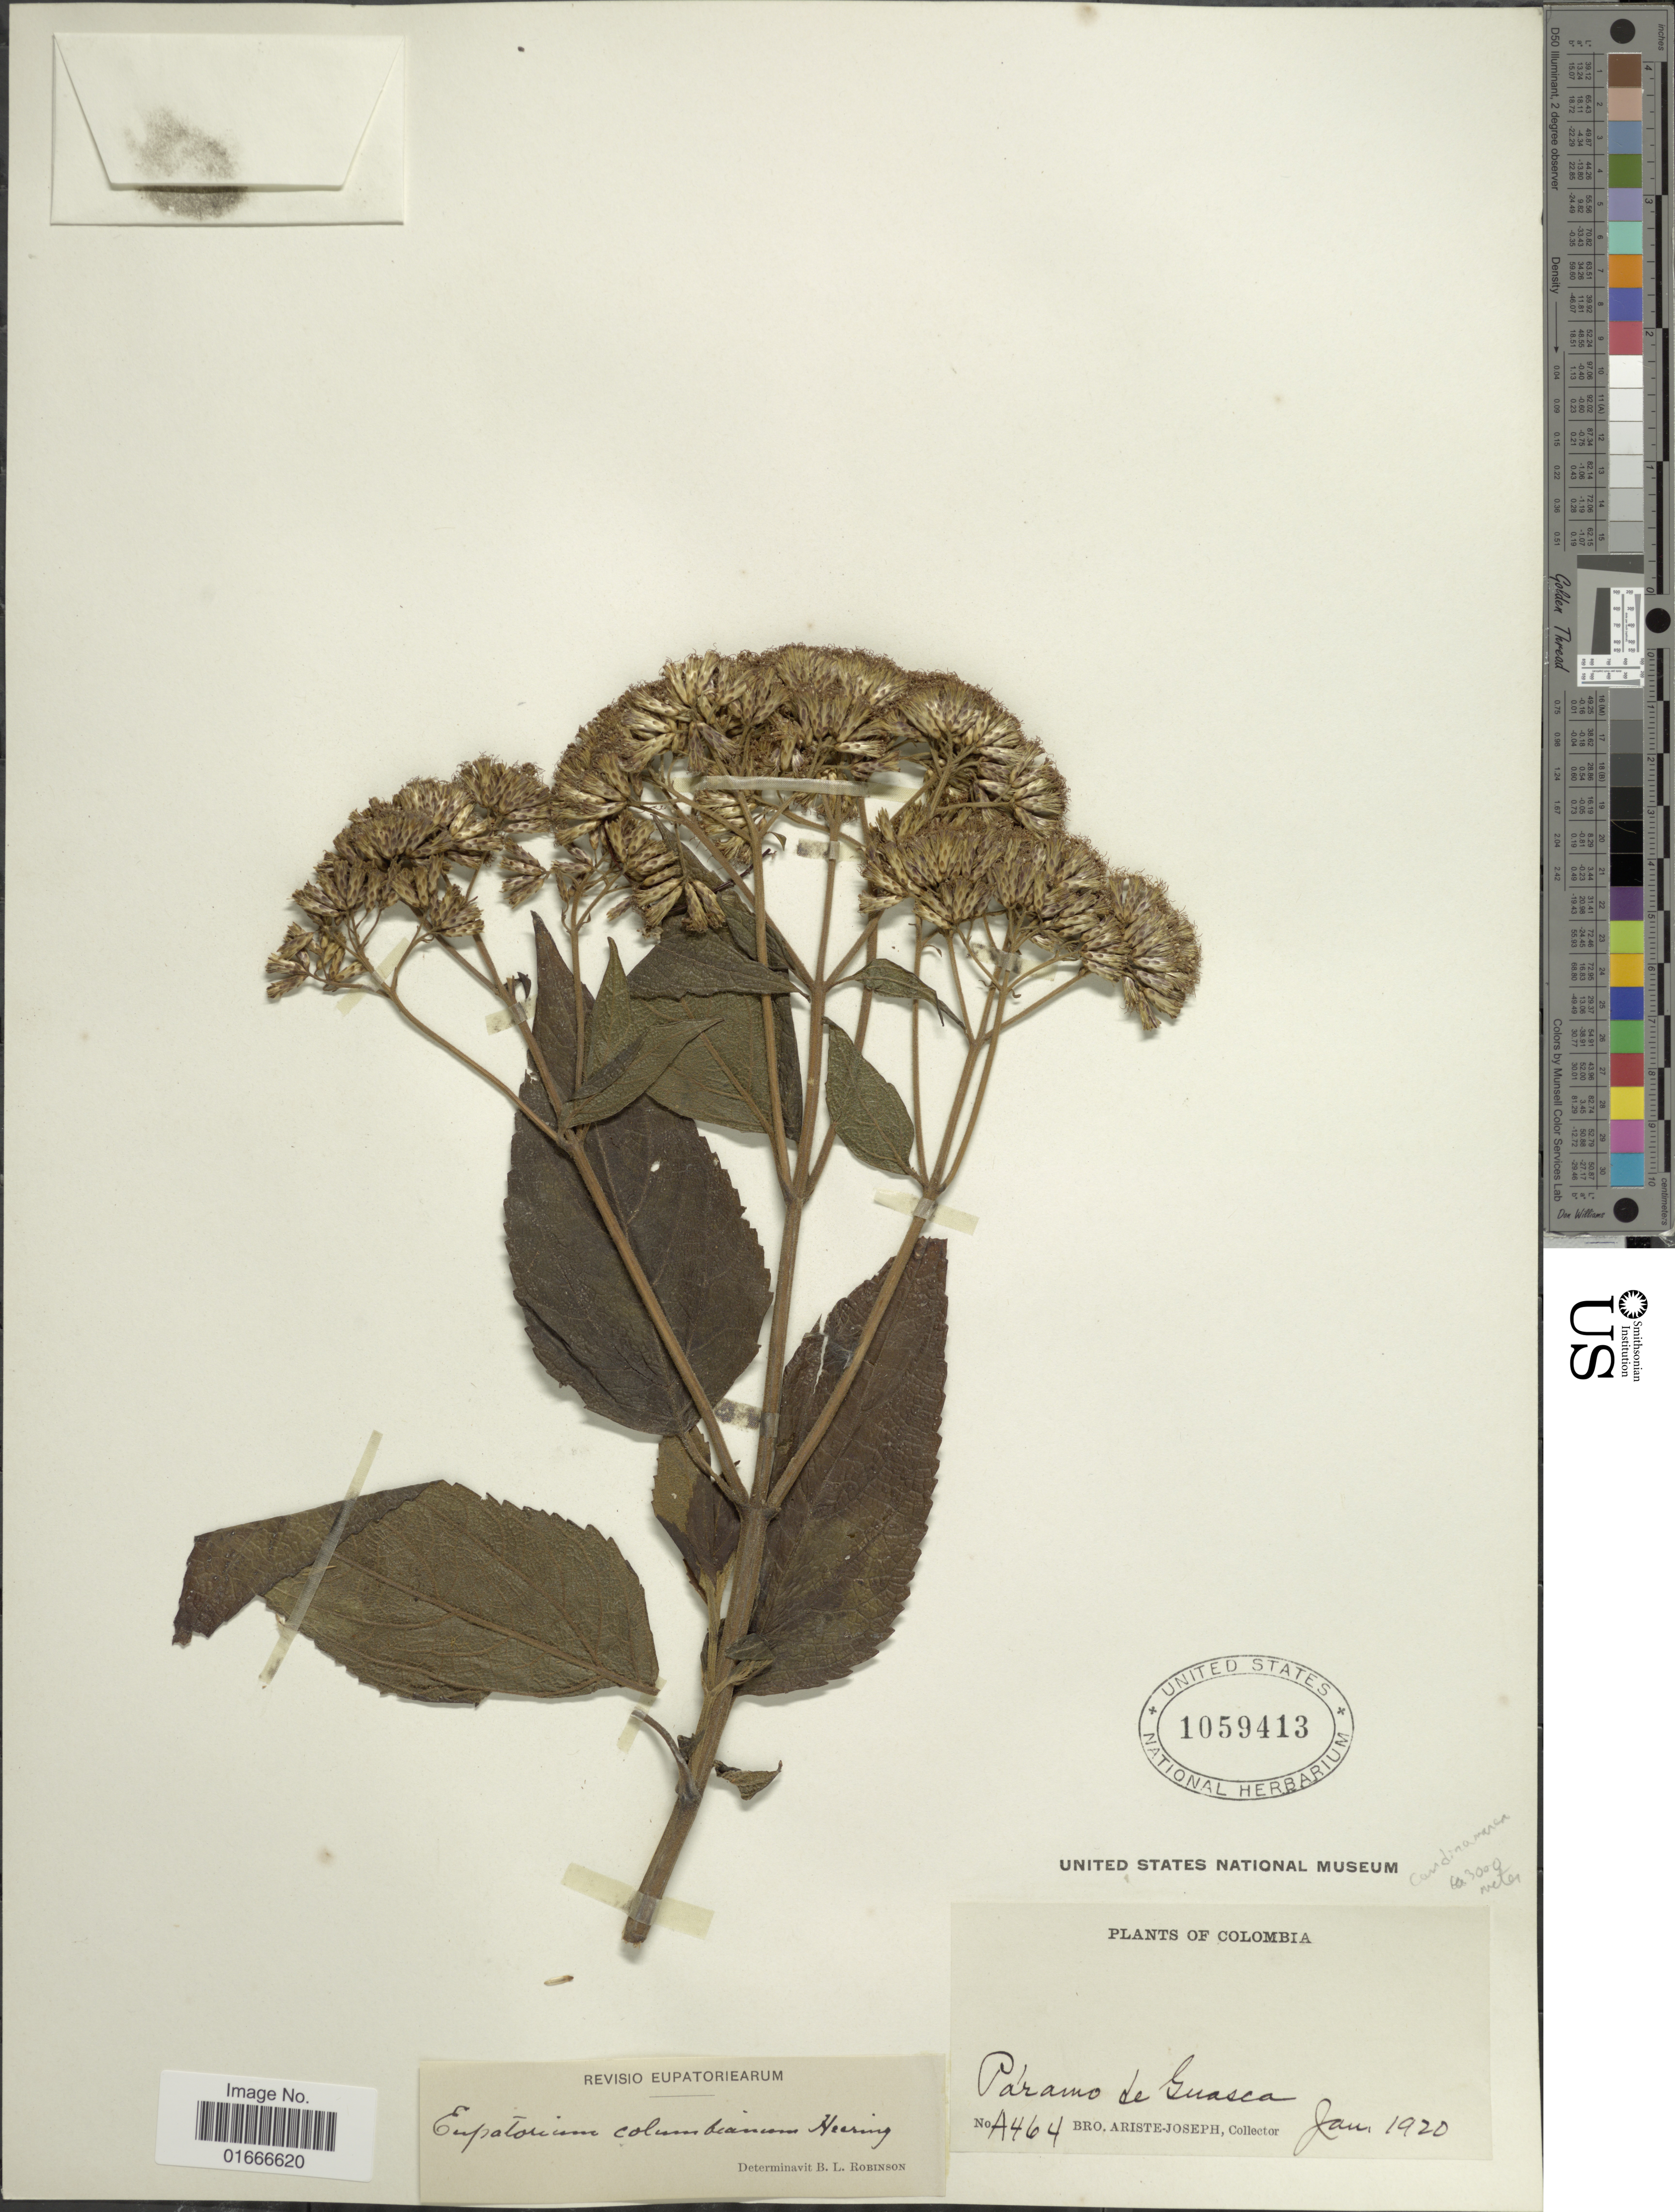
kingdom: Plantae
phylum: Tracheophyta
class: Magnoliopsida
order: Asterales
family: Asteraceae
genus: Chromolaena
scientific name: Chromolaena columbiana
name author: (Heering) R.M. King & H. Rob.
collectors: Bro. Ariste-Joseph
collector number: A464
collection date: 1920-01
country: Colombia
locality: Paramo de Guasca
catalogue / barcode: US 1059413